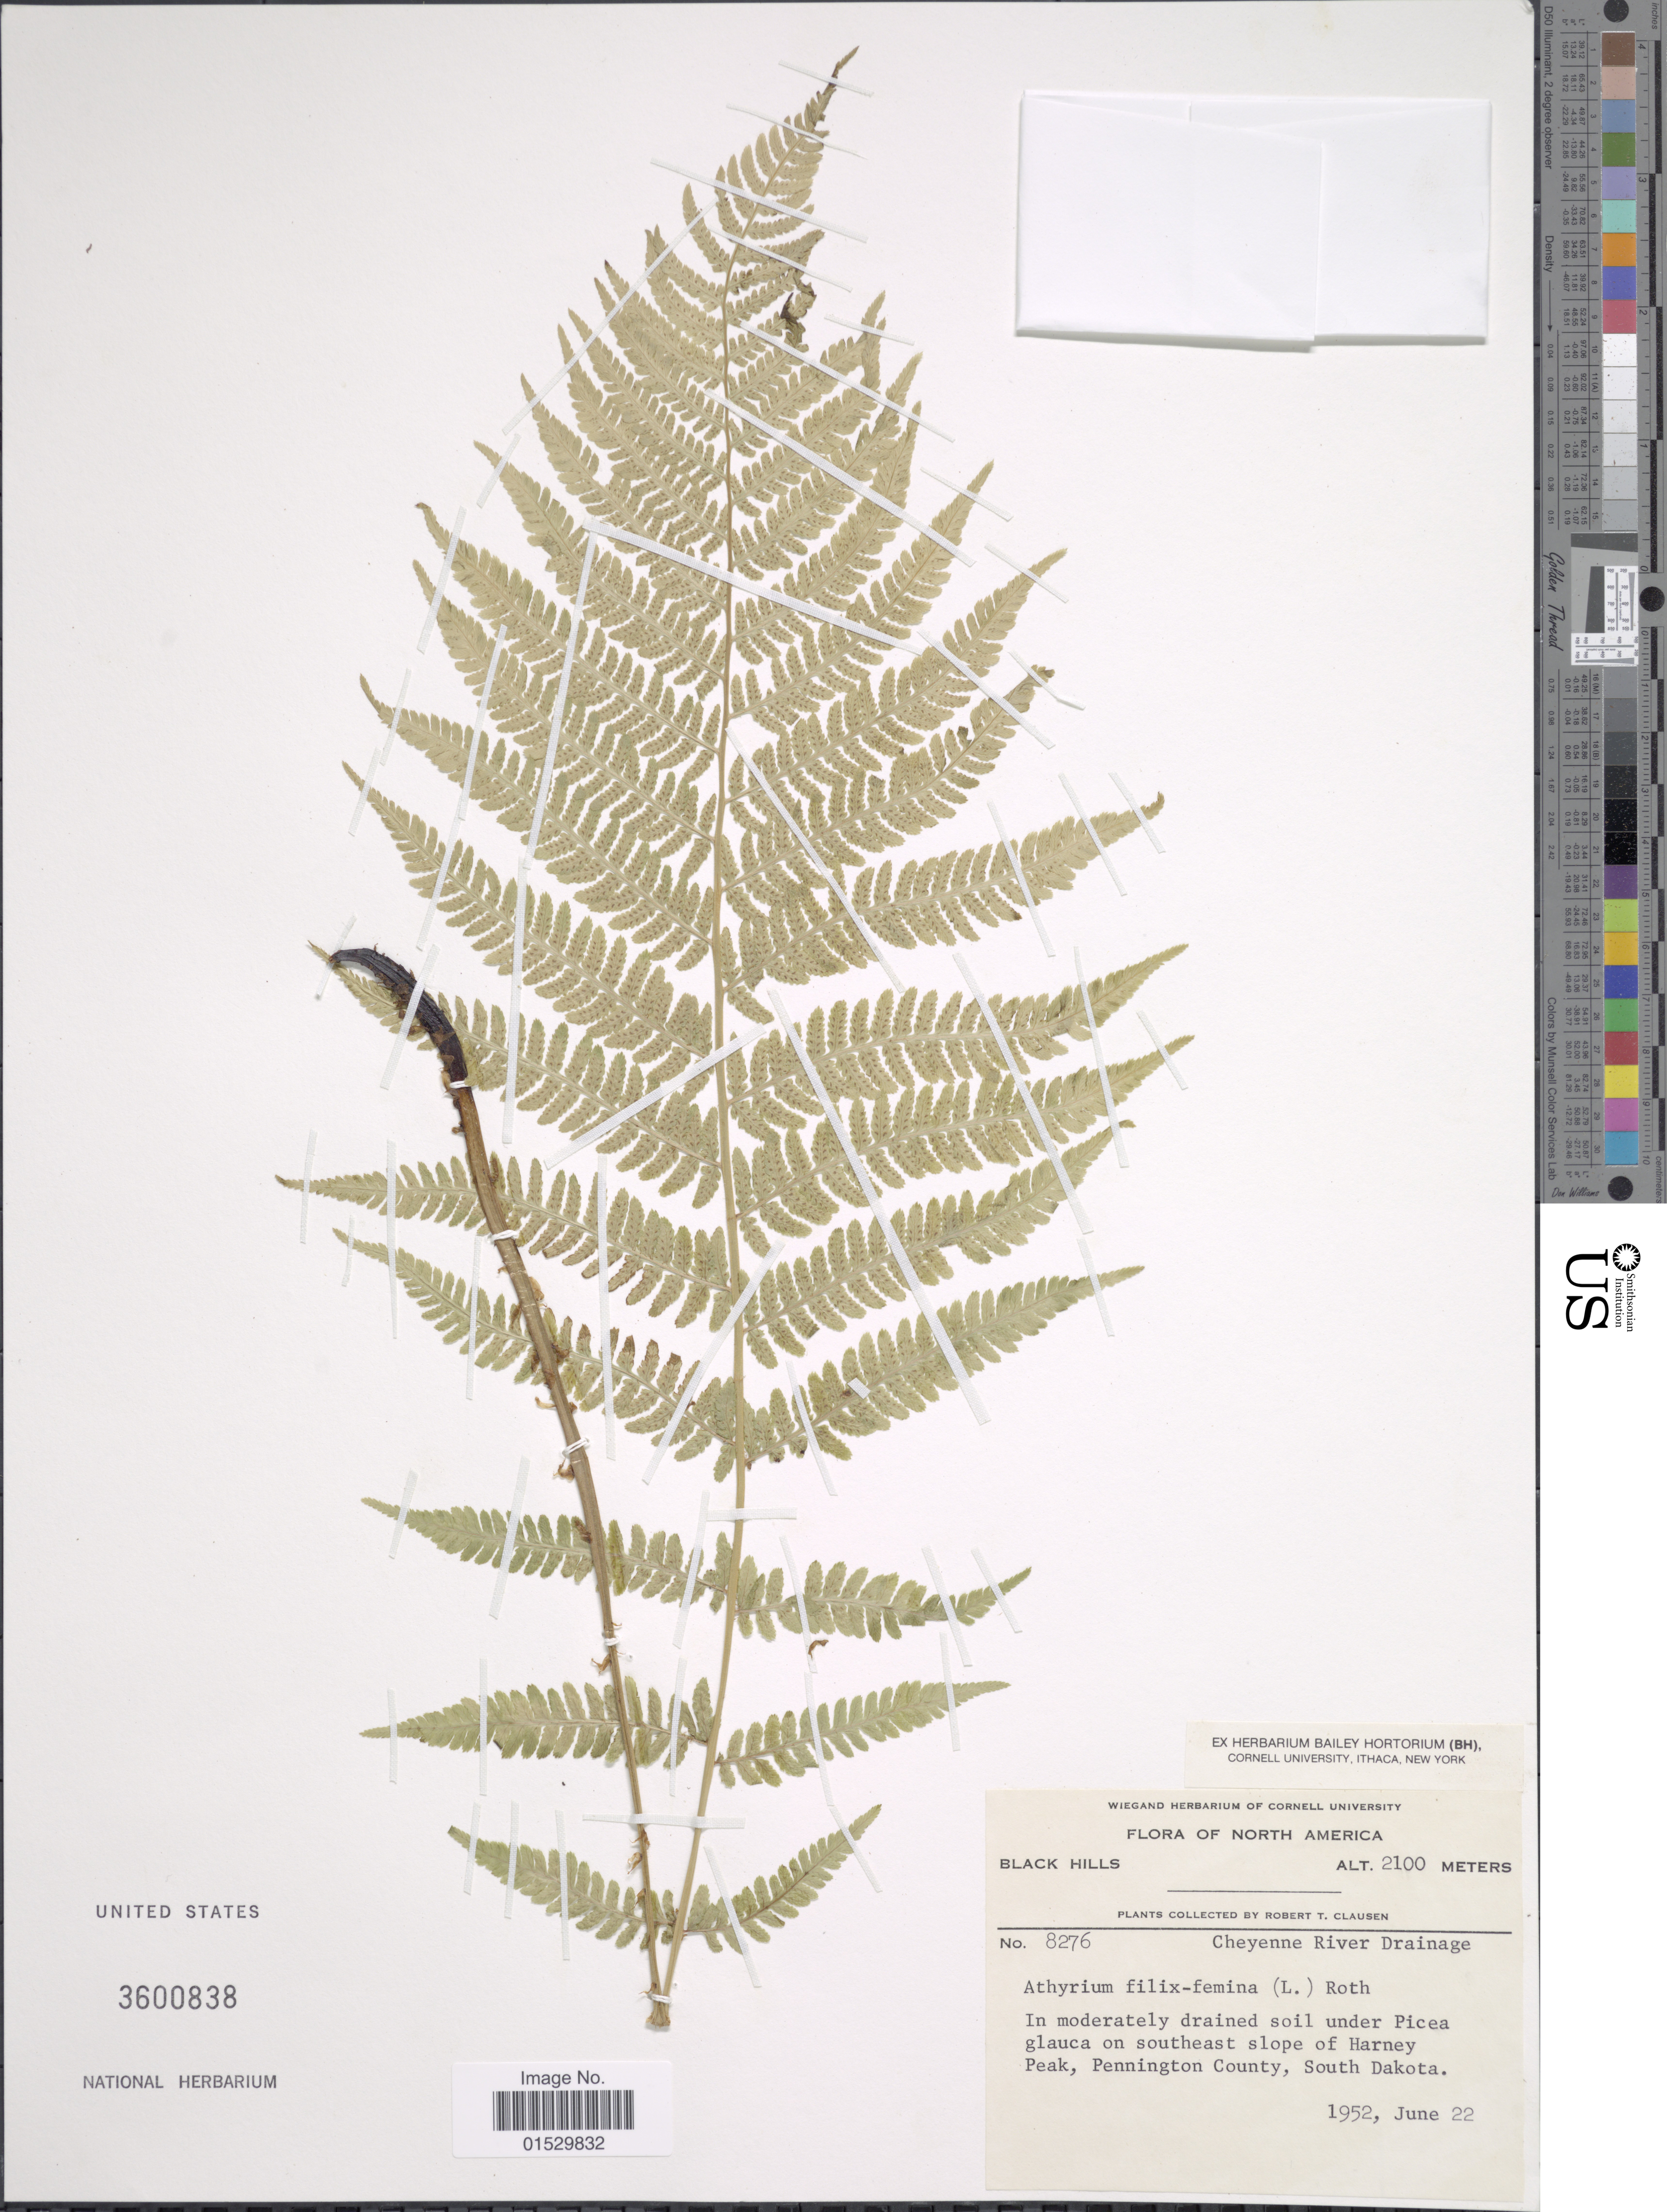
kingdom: Plantae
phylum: Tracheophyta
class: Polypodiopsida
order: Polypodiales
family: Athyriaceae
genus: Athyrium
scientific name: Athyrium filix-femina subsp. cyclosorum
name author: (Rupr.) C. Chr.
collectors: R. T. Clausen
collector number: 8276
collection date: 1952-06-22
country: United States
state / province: South Dakota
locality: In moderatley drained soil under Picea glauca on southeast slope of Harney Peak, Pennington County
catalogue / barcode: US 3600838